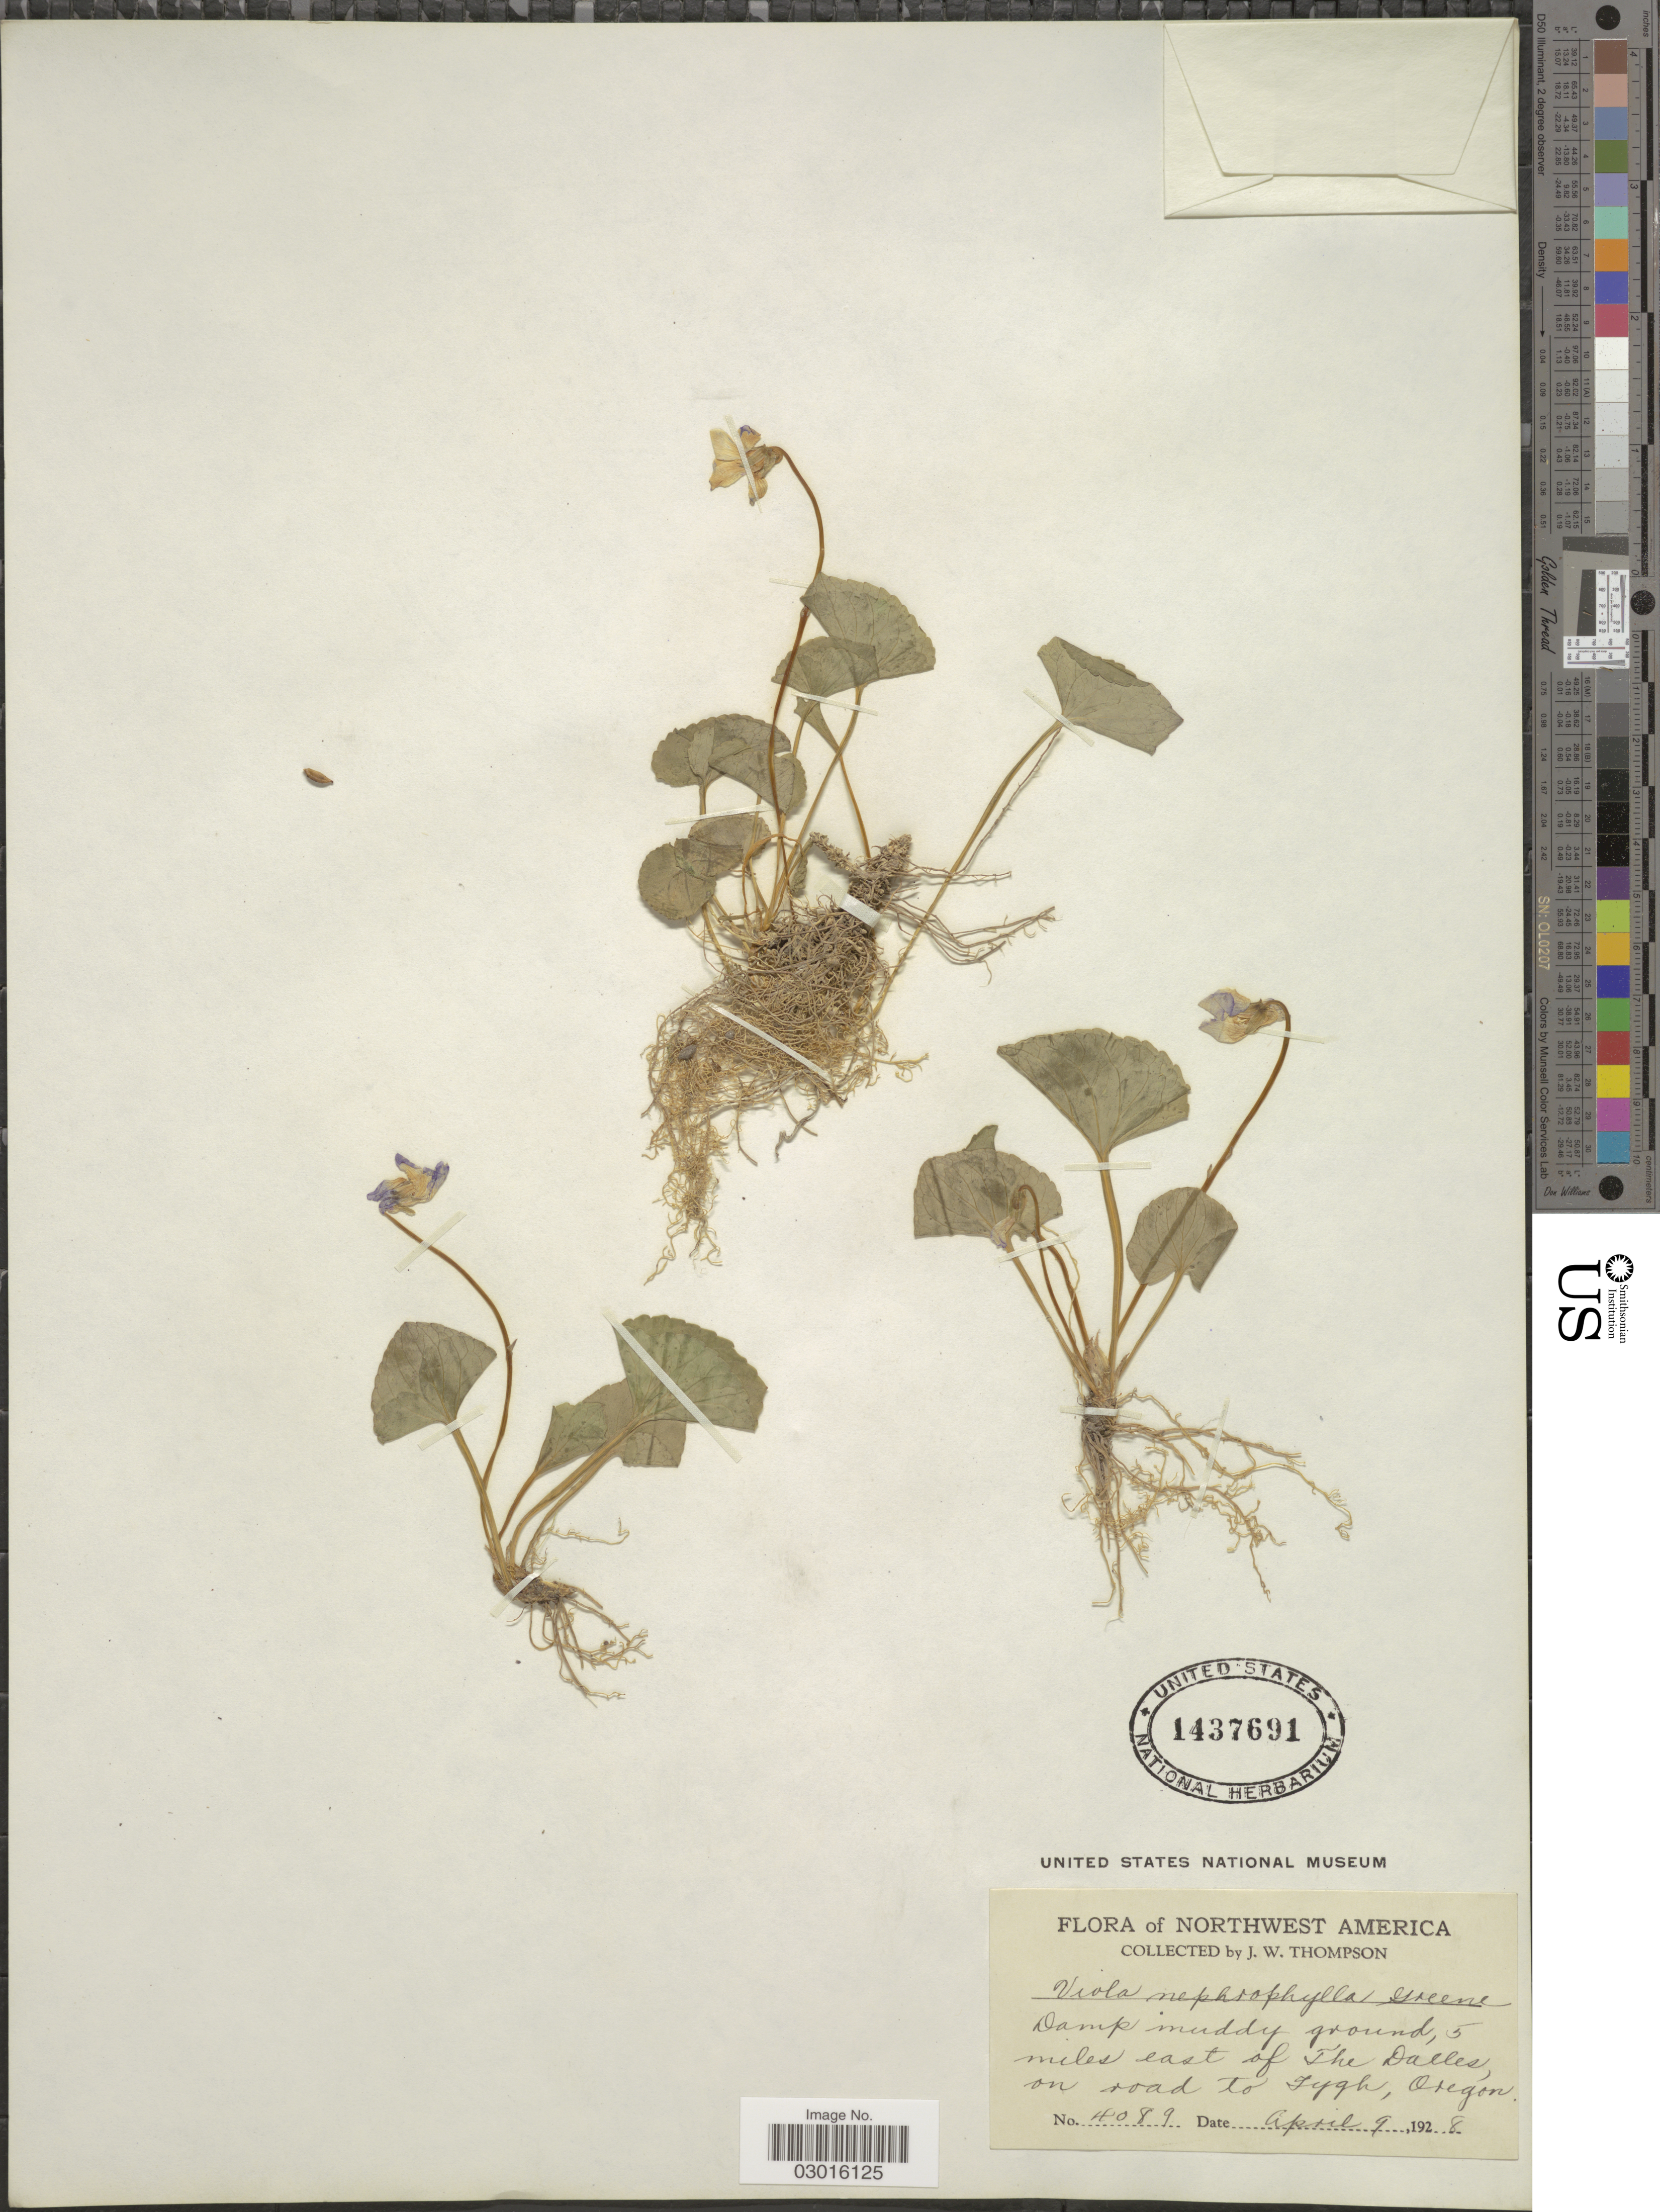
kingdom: Plantae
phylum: Tracheophyta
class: Magnoliopsida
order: Malpighiales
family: Violaceae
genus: Viola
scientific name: Viola nephrophylla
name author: Greene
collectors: J. Thompson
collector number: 4089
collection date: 1928-04-09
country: United States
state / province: Oregon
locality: Northwest America, 5 miles east of The Dalles, on road to Tygh.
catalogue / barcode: US 1437691